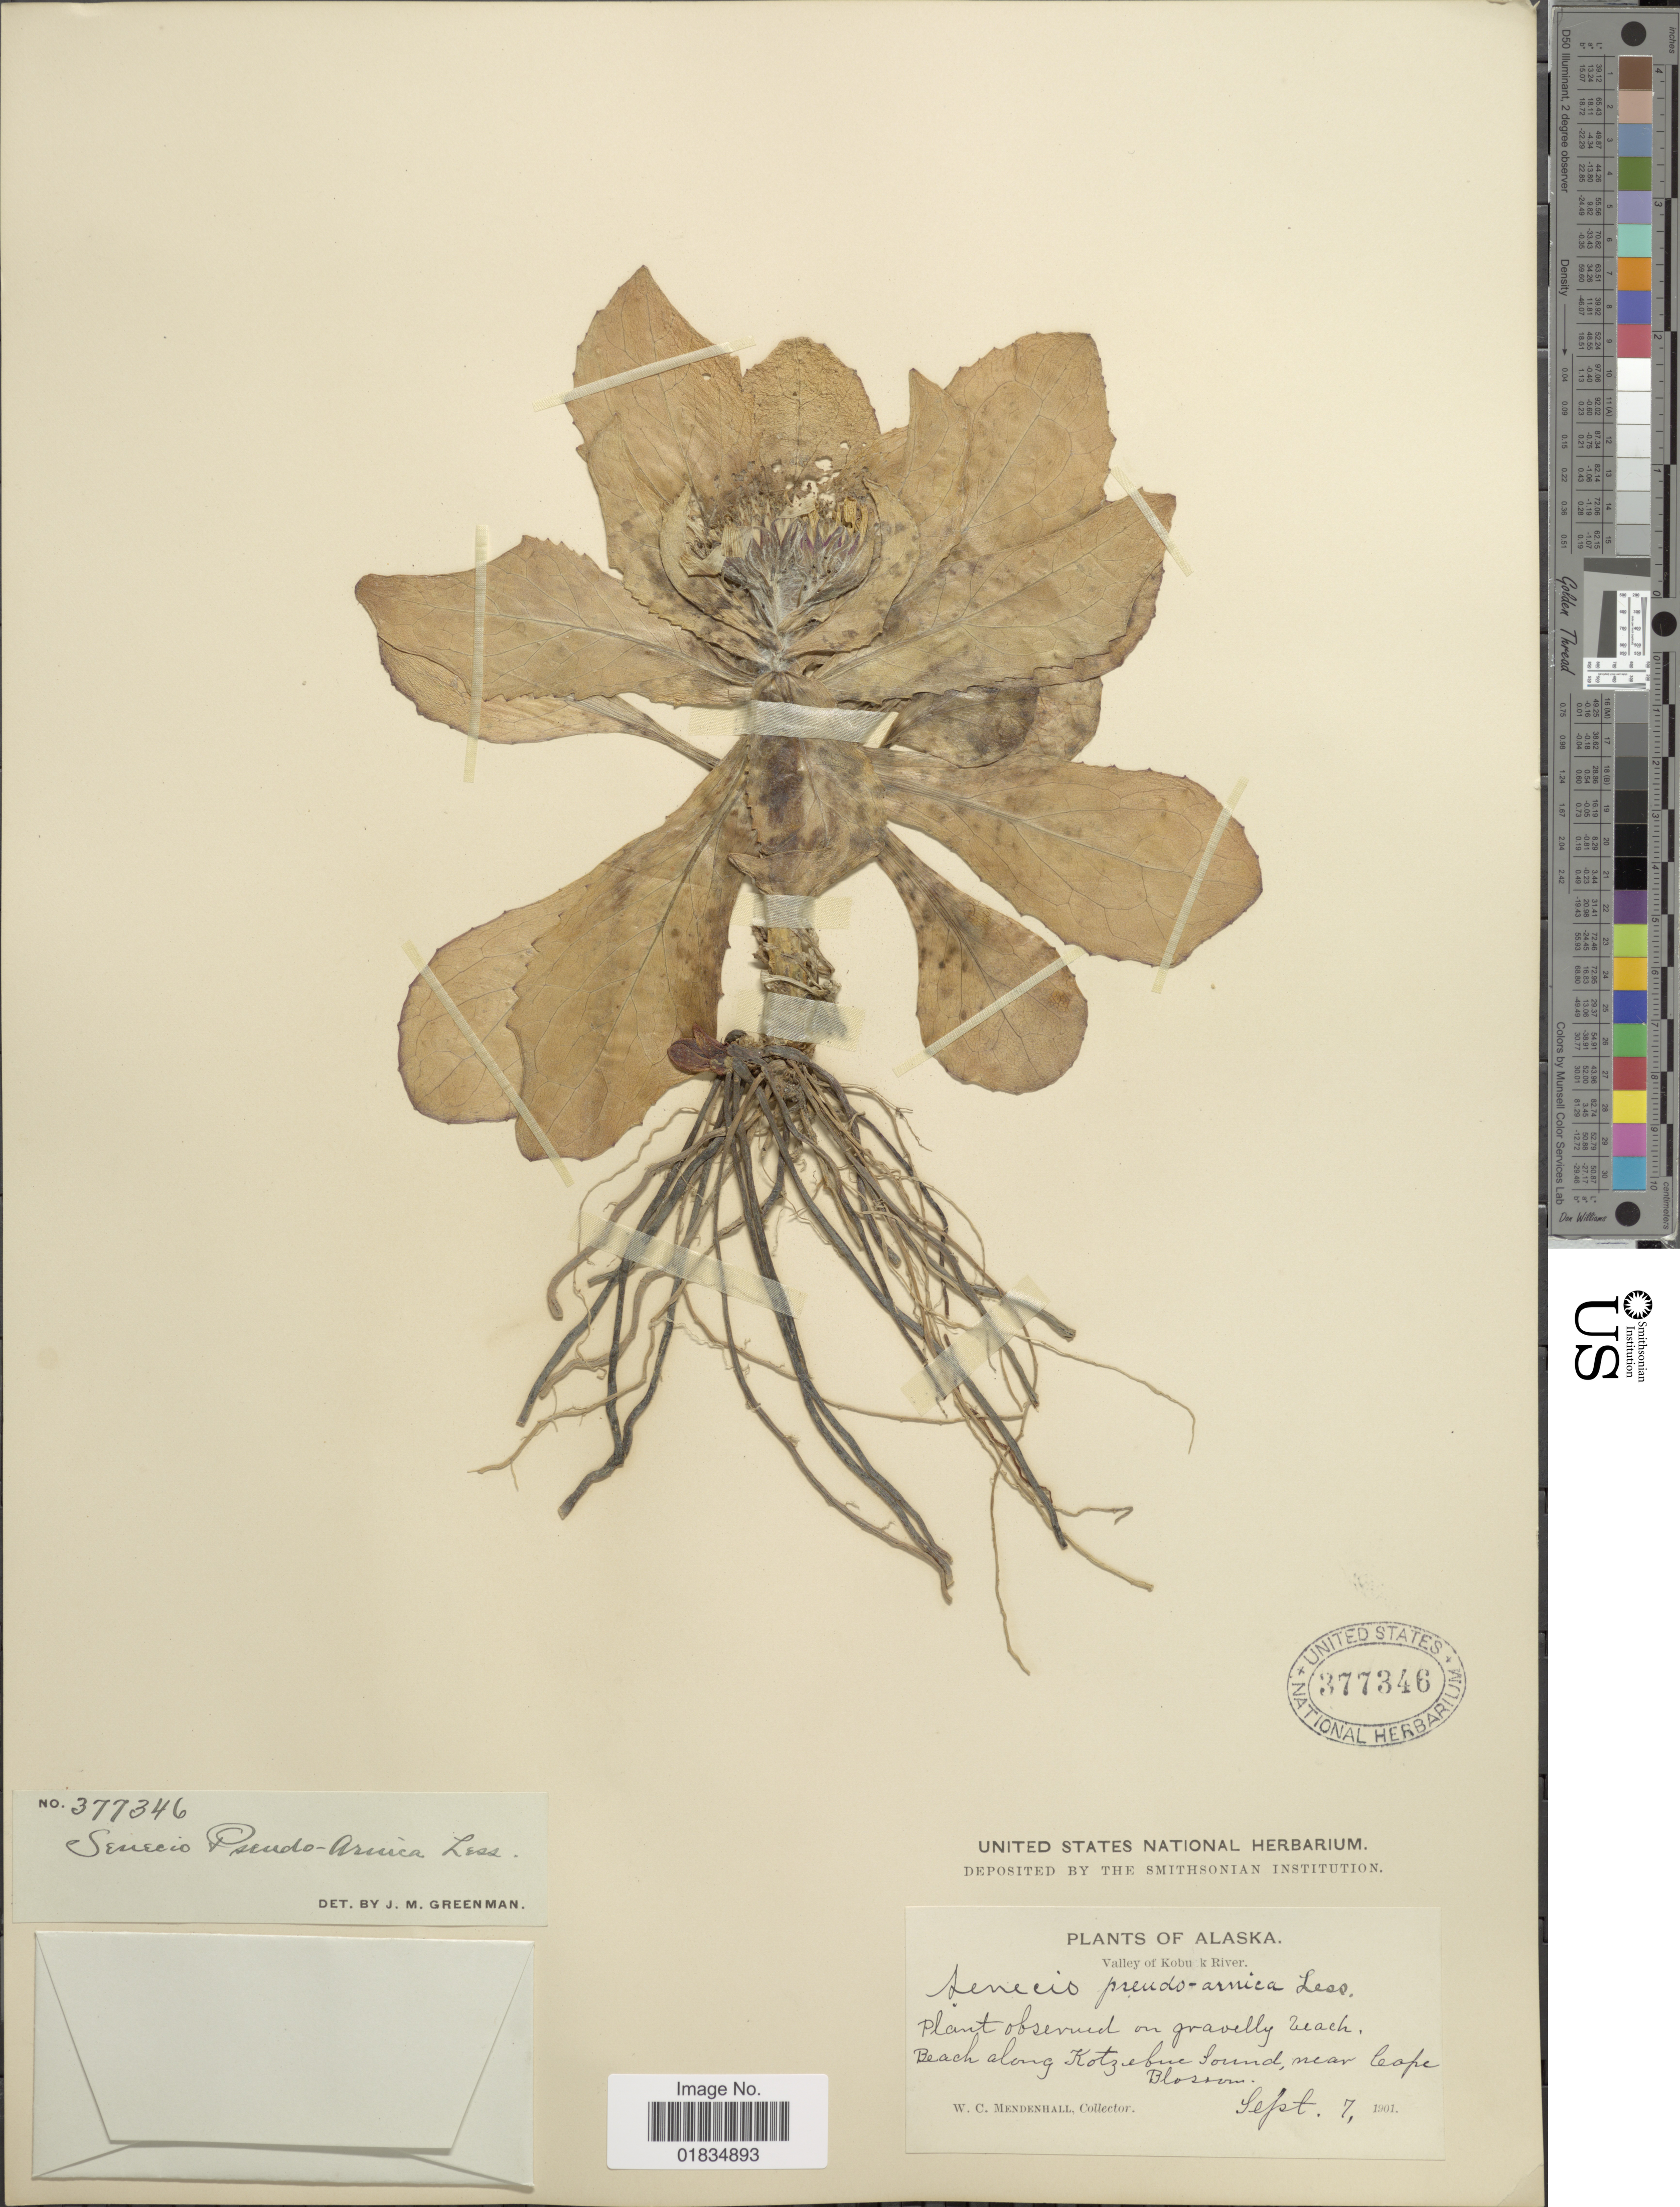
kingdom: Plantae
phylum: Tracheophyta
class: Magnoliopsida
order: Asterales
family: Asteraceae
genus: Senecio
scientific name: Senecio pseudoarnica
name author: Less.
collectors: W. Mendenhall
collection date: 1901-09-07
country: United States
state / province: Alaska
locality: Valley of Kobuk River, Beach along Kotzebue Sound, near Cape Blossom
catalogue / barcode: US 377346